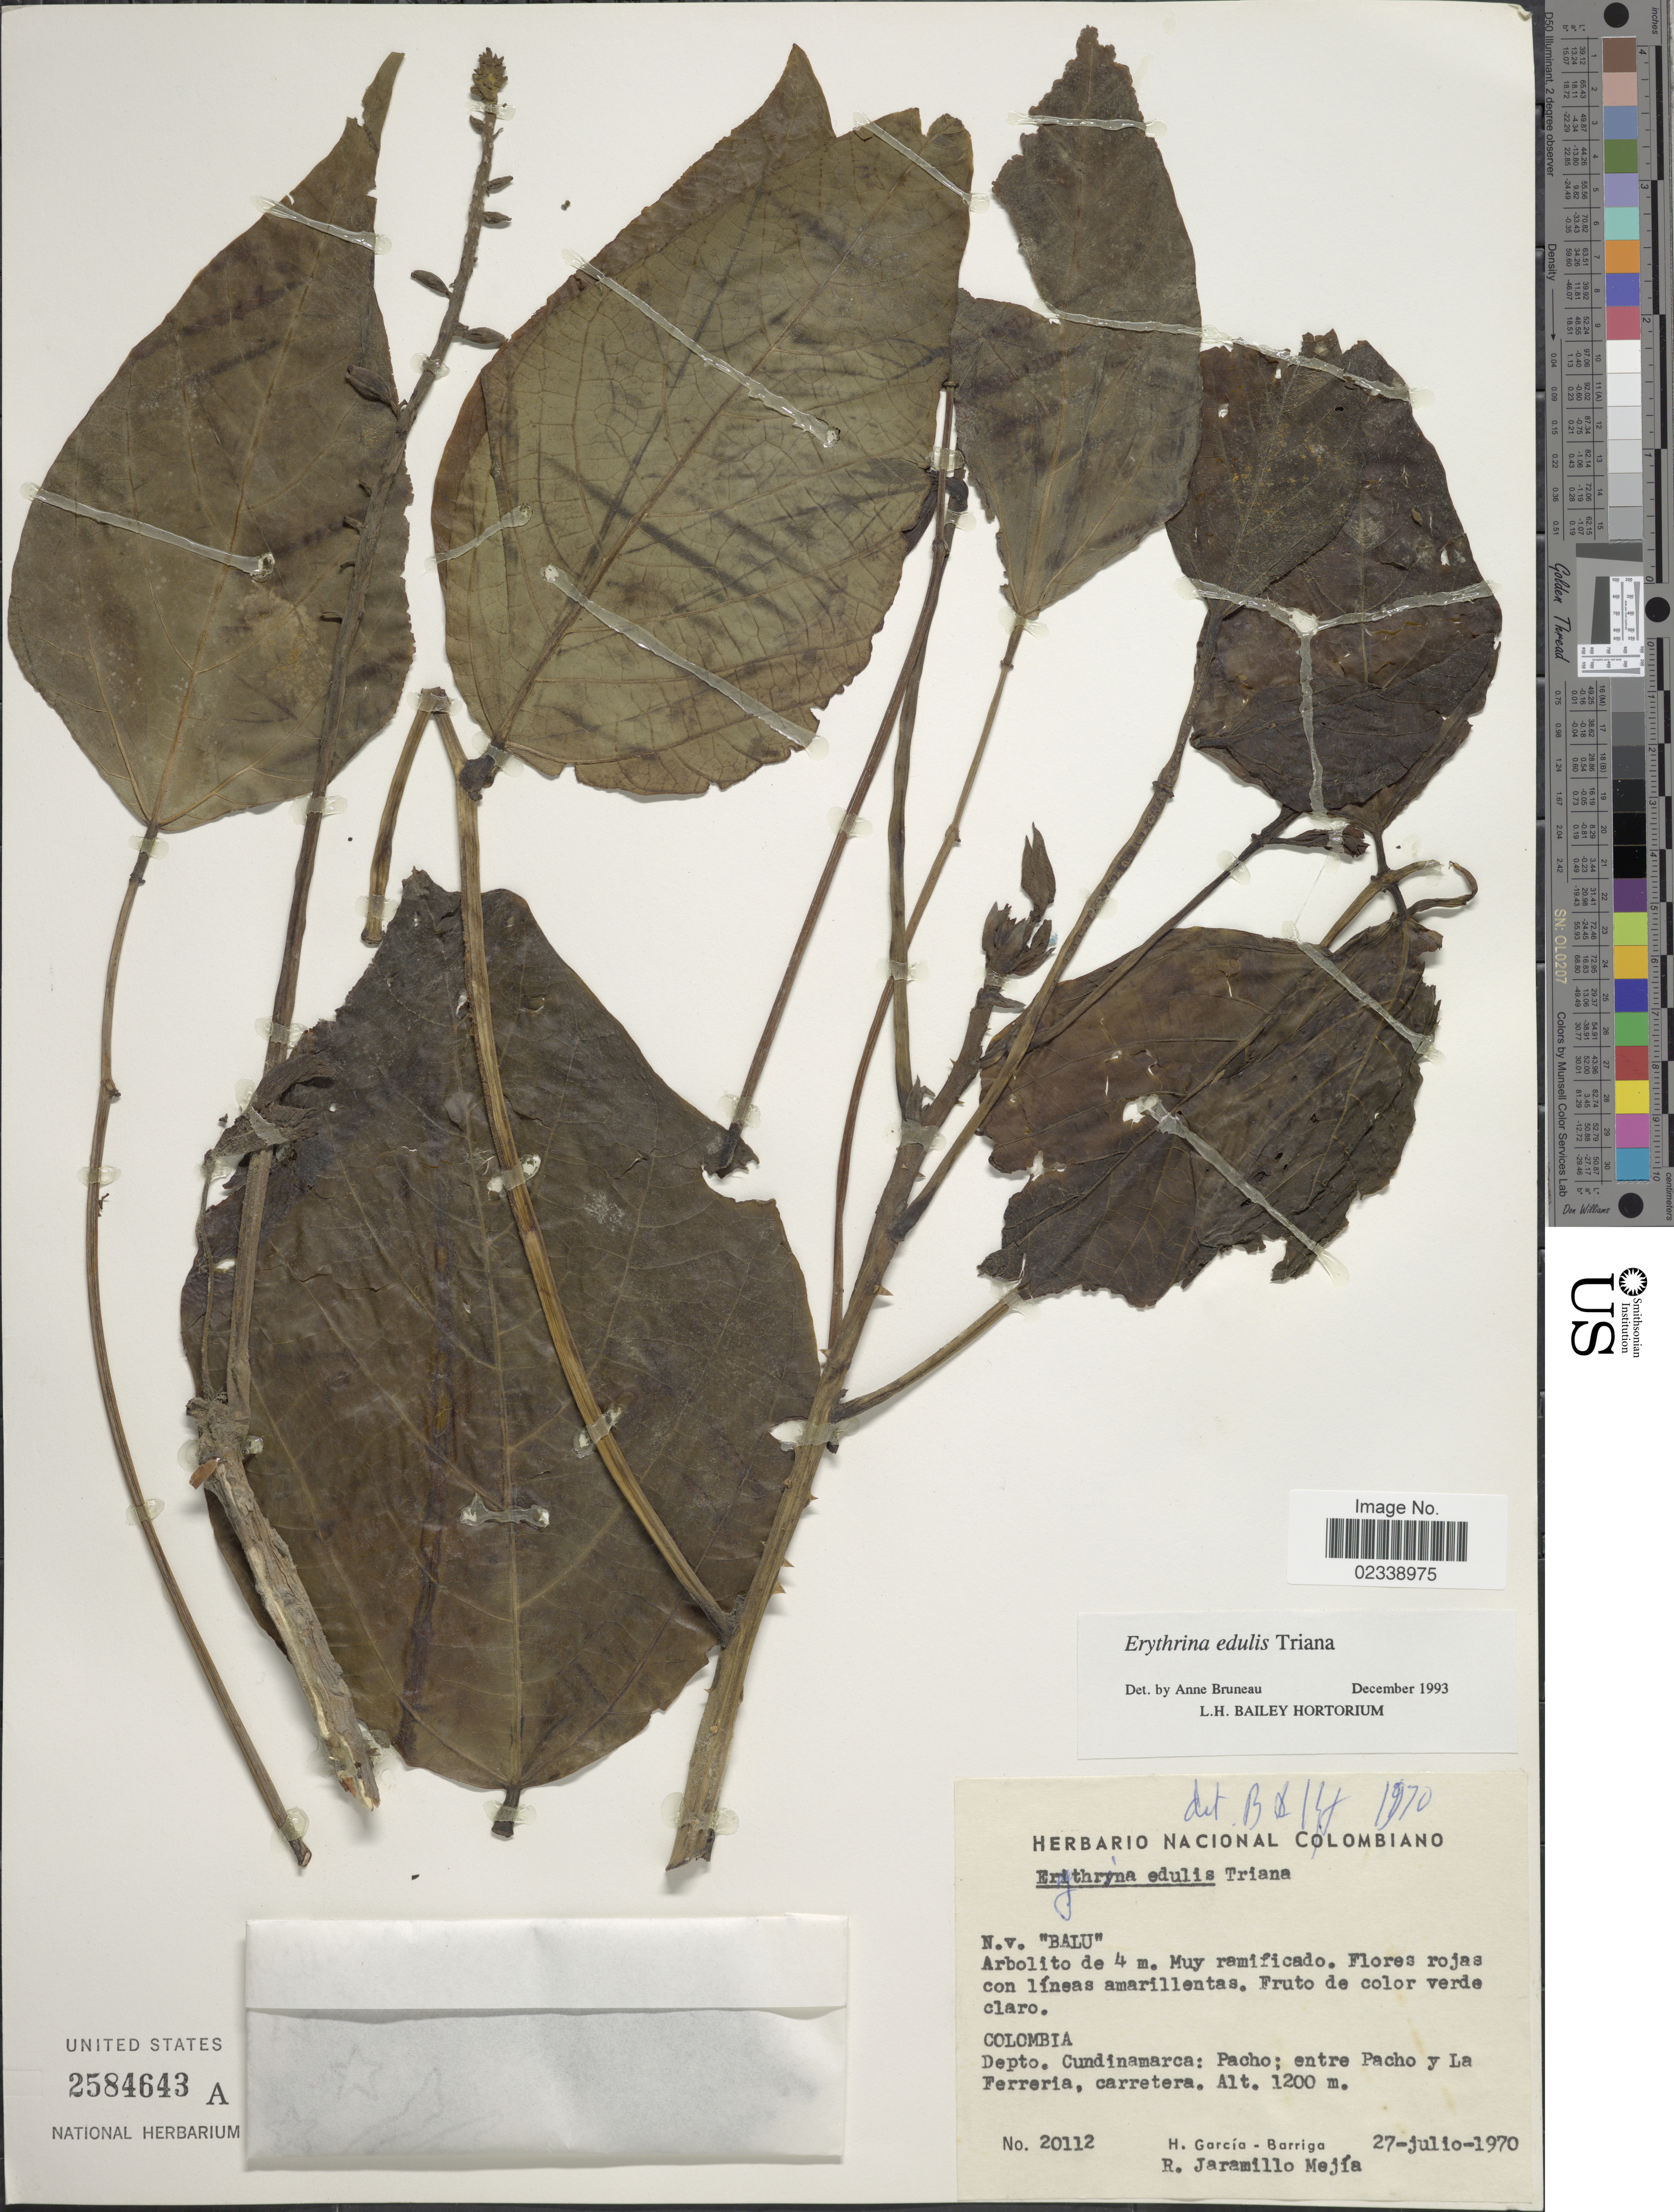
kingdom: Plantae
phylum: Tracheophyta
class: Magnoliopsida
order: Fabales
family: Fabaceae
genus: Erythrina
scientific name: Erythrina edulis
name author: Triana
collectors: H. García Barriga & R. Jaramillo M.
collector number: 20112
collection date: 1970-07-27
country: Colombia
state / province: Cundinamarca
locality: Pacho; entre Pacho y La Ferreria, carretera.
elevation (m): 1200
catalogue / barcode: US 2584643A